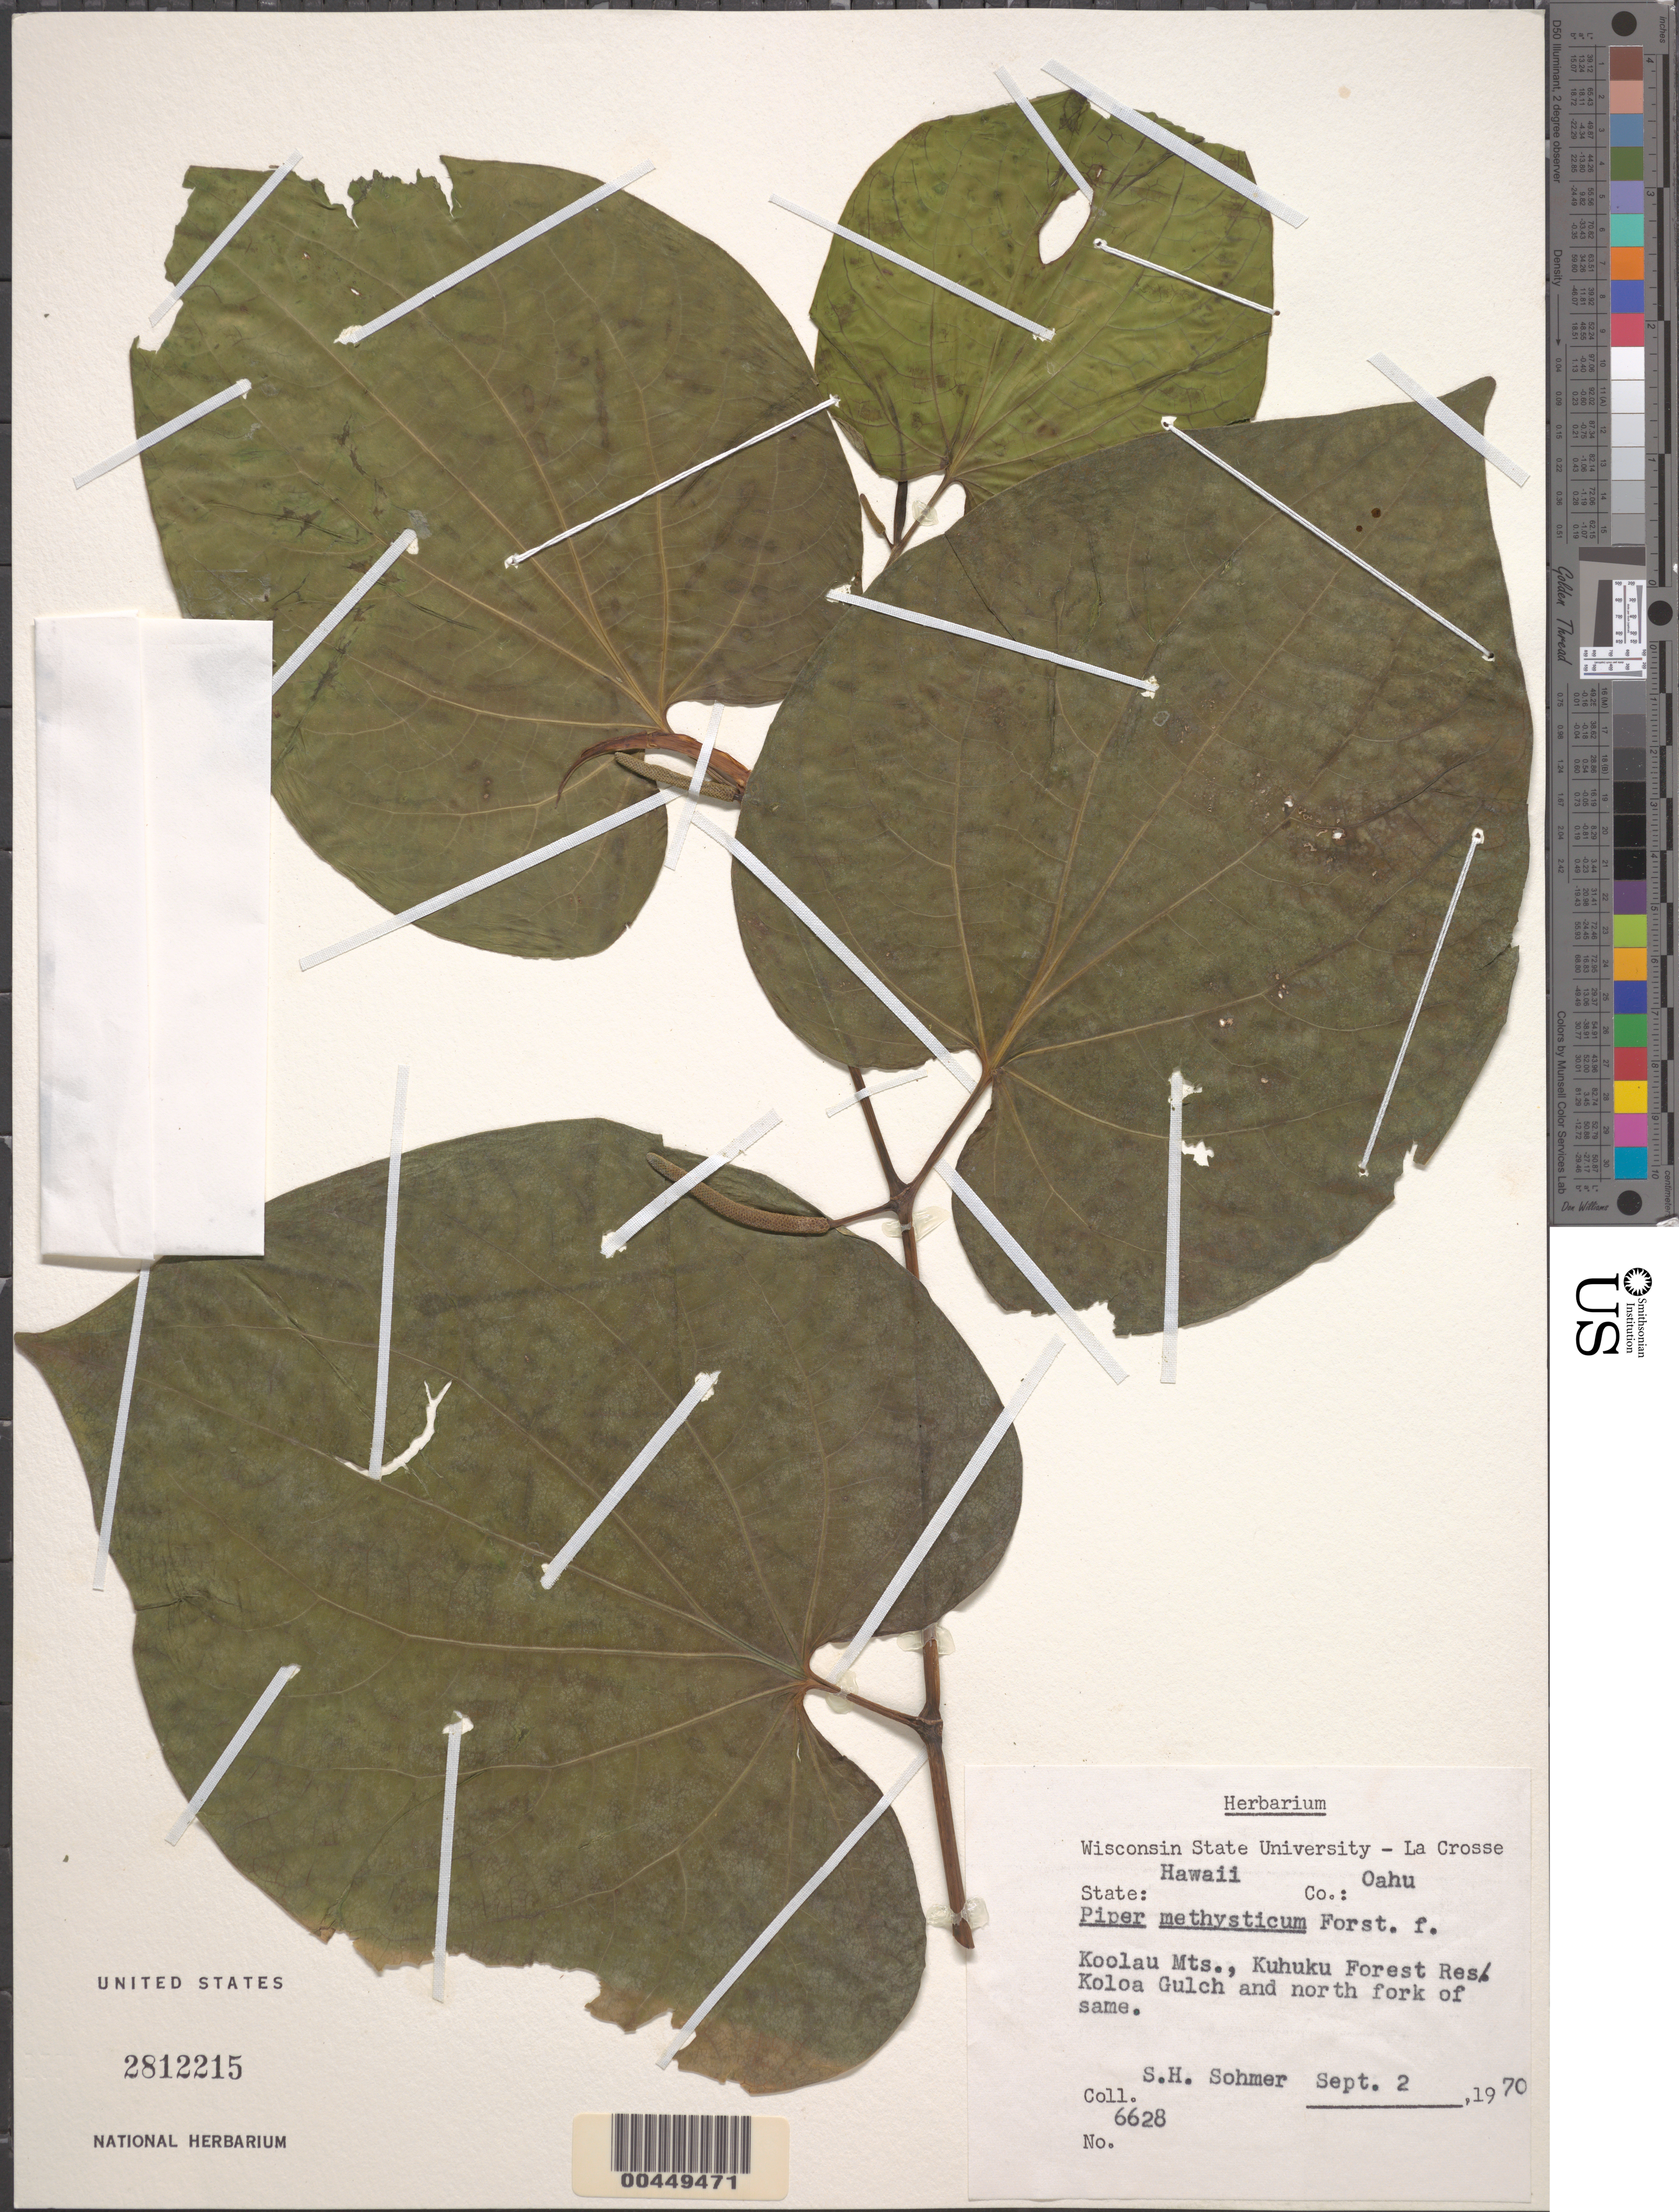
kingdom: Plantae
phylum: Tracheophyta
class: Magnoliopsida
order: Piperales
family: Piperaceae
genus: Piper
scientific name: Piper methysticum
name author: J.R. Forst. & G. Forst.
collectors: S. H. Sohmer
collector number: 6628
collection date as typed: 2 Sep 1970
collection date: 1970-09-02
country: United States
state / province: Hawaii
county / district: Hawaii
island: Hawaii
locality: Koolau Mts, Kuhuku Forest Res, Koloa Gulch and N fork of same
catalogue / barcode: US 2812215